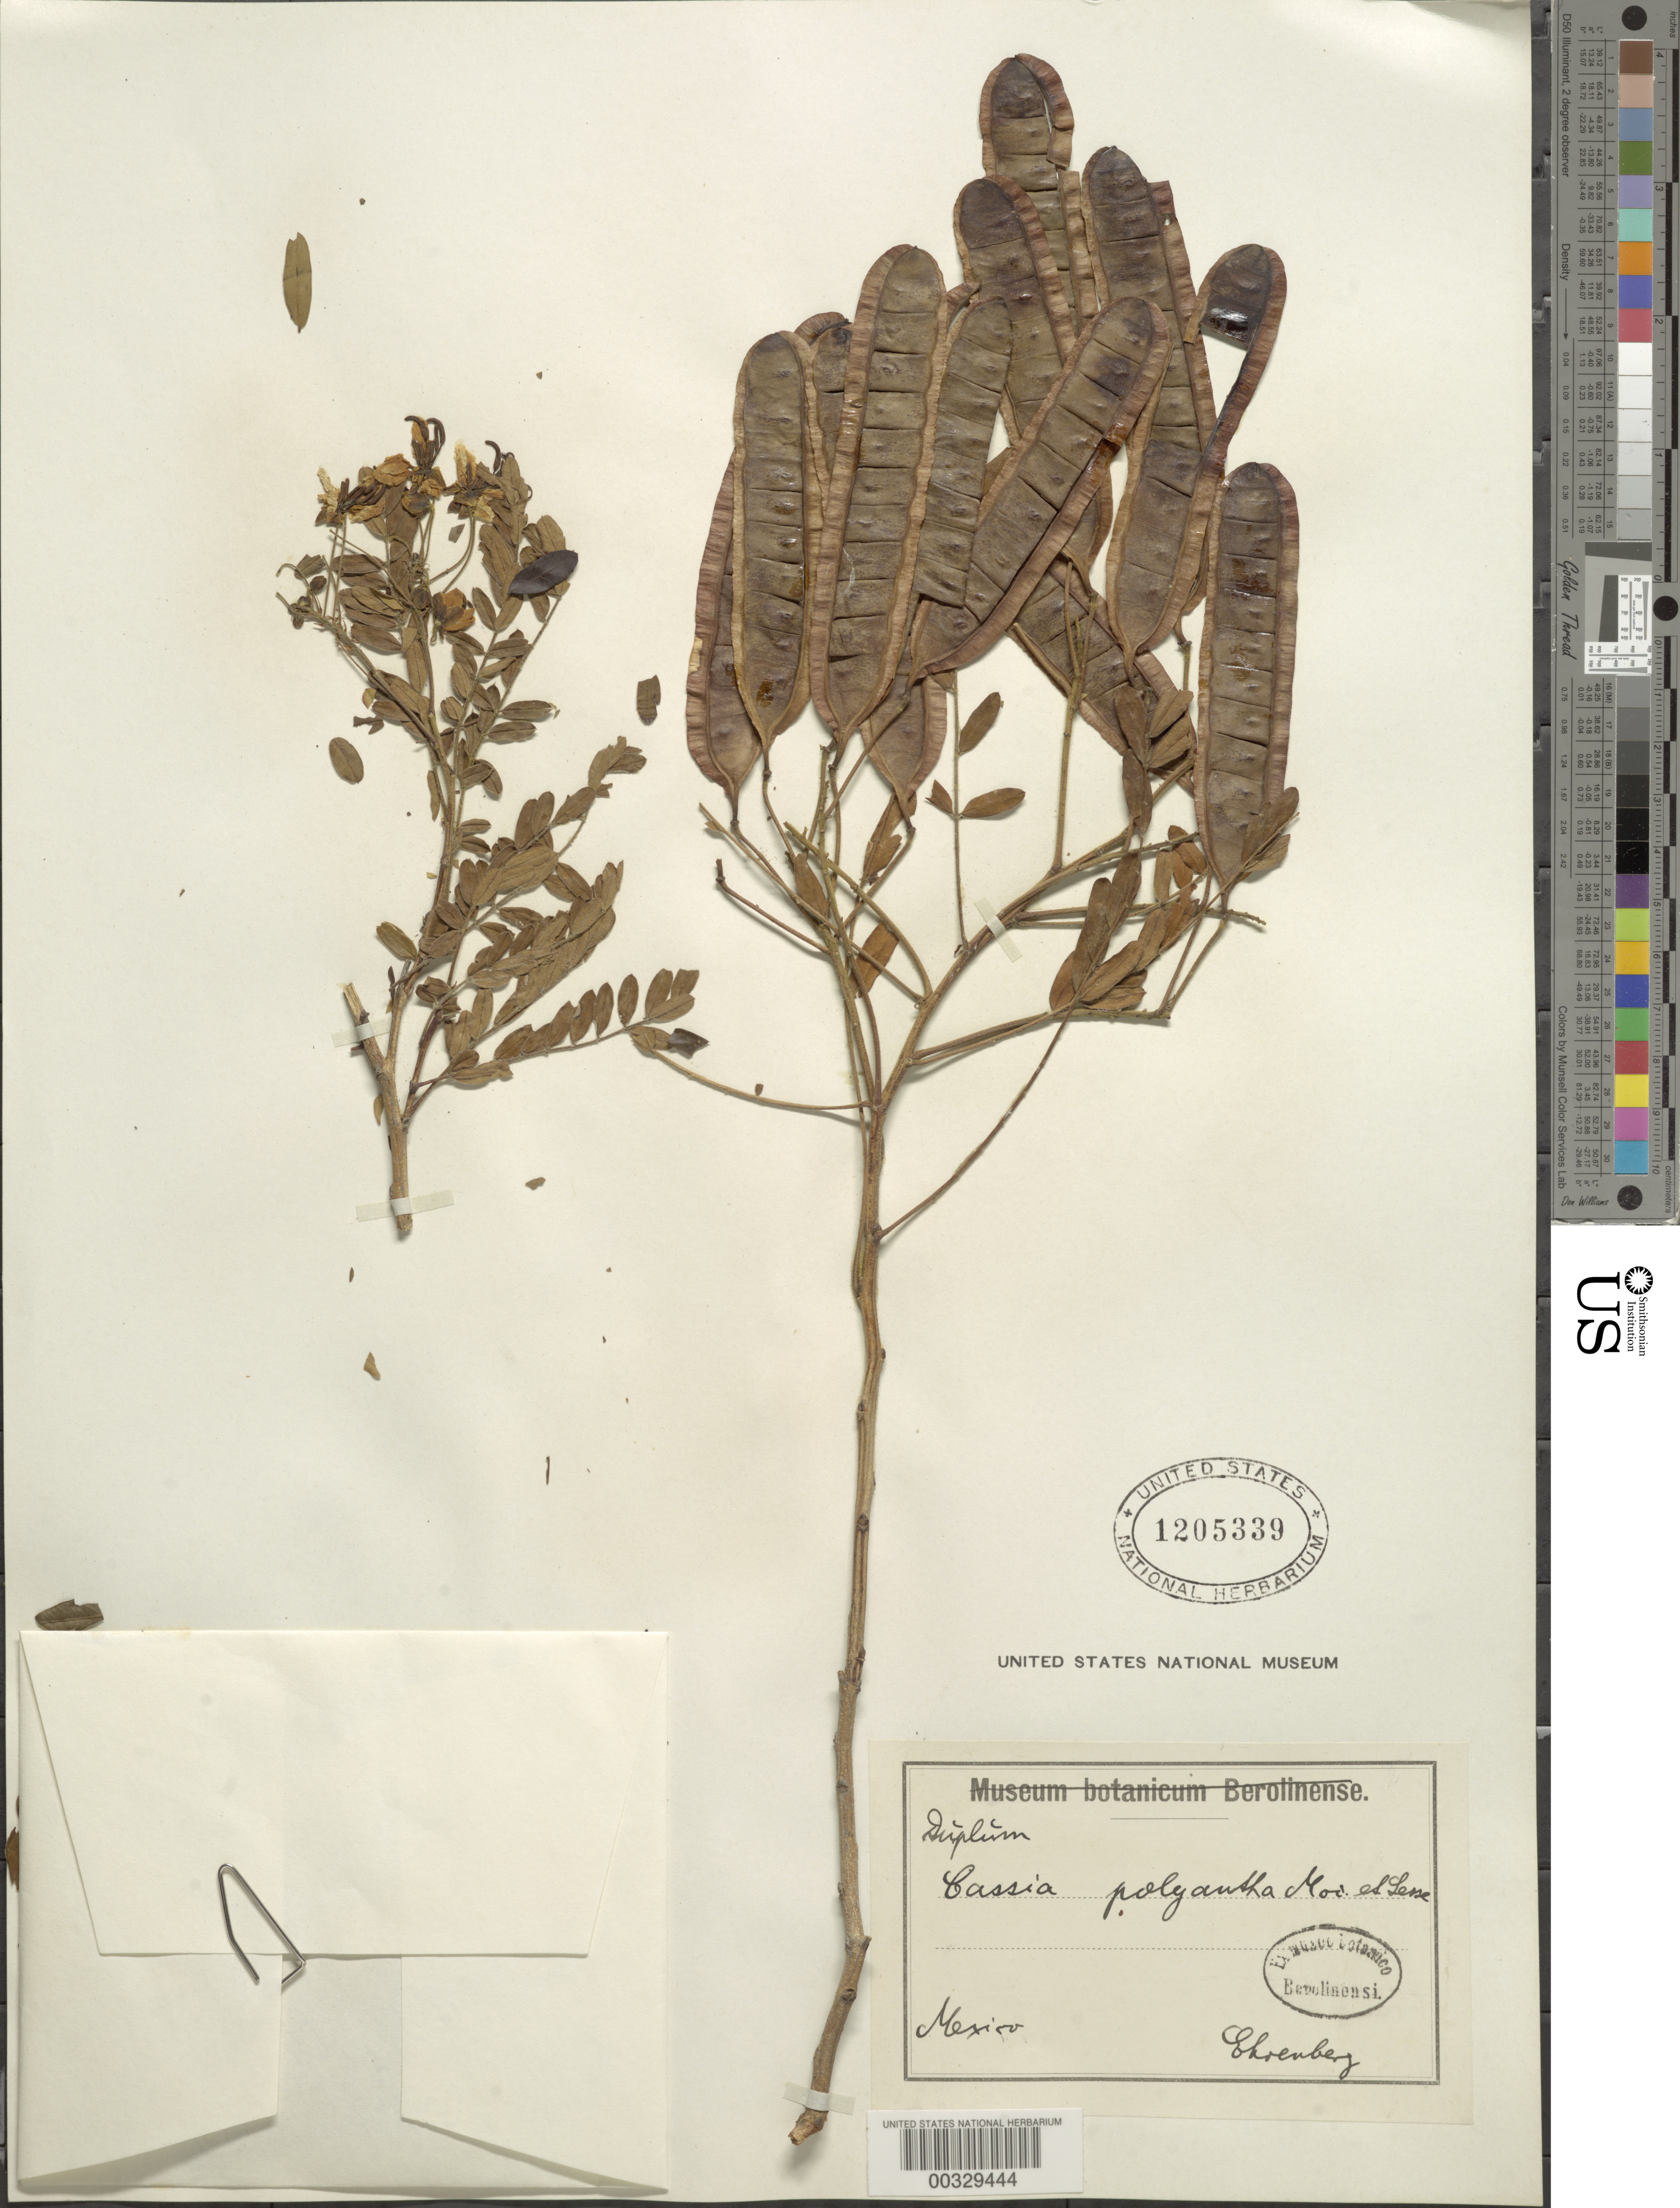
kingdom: Plantae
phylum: Tracheophyta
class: Magnoliopsida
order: Fabales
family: Fabaceae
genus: Senna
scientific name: Senna polyantha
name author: (Coll) H.S. Irwin & Barneby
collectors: -. Shoenberg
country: Mexico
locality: E of Monserrat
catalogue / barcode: US 1205339